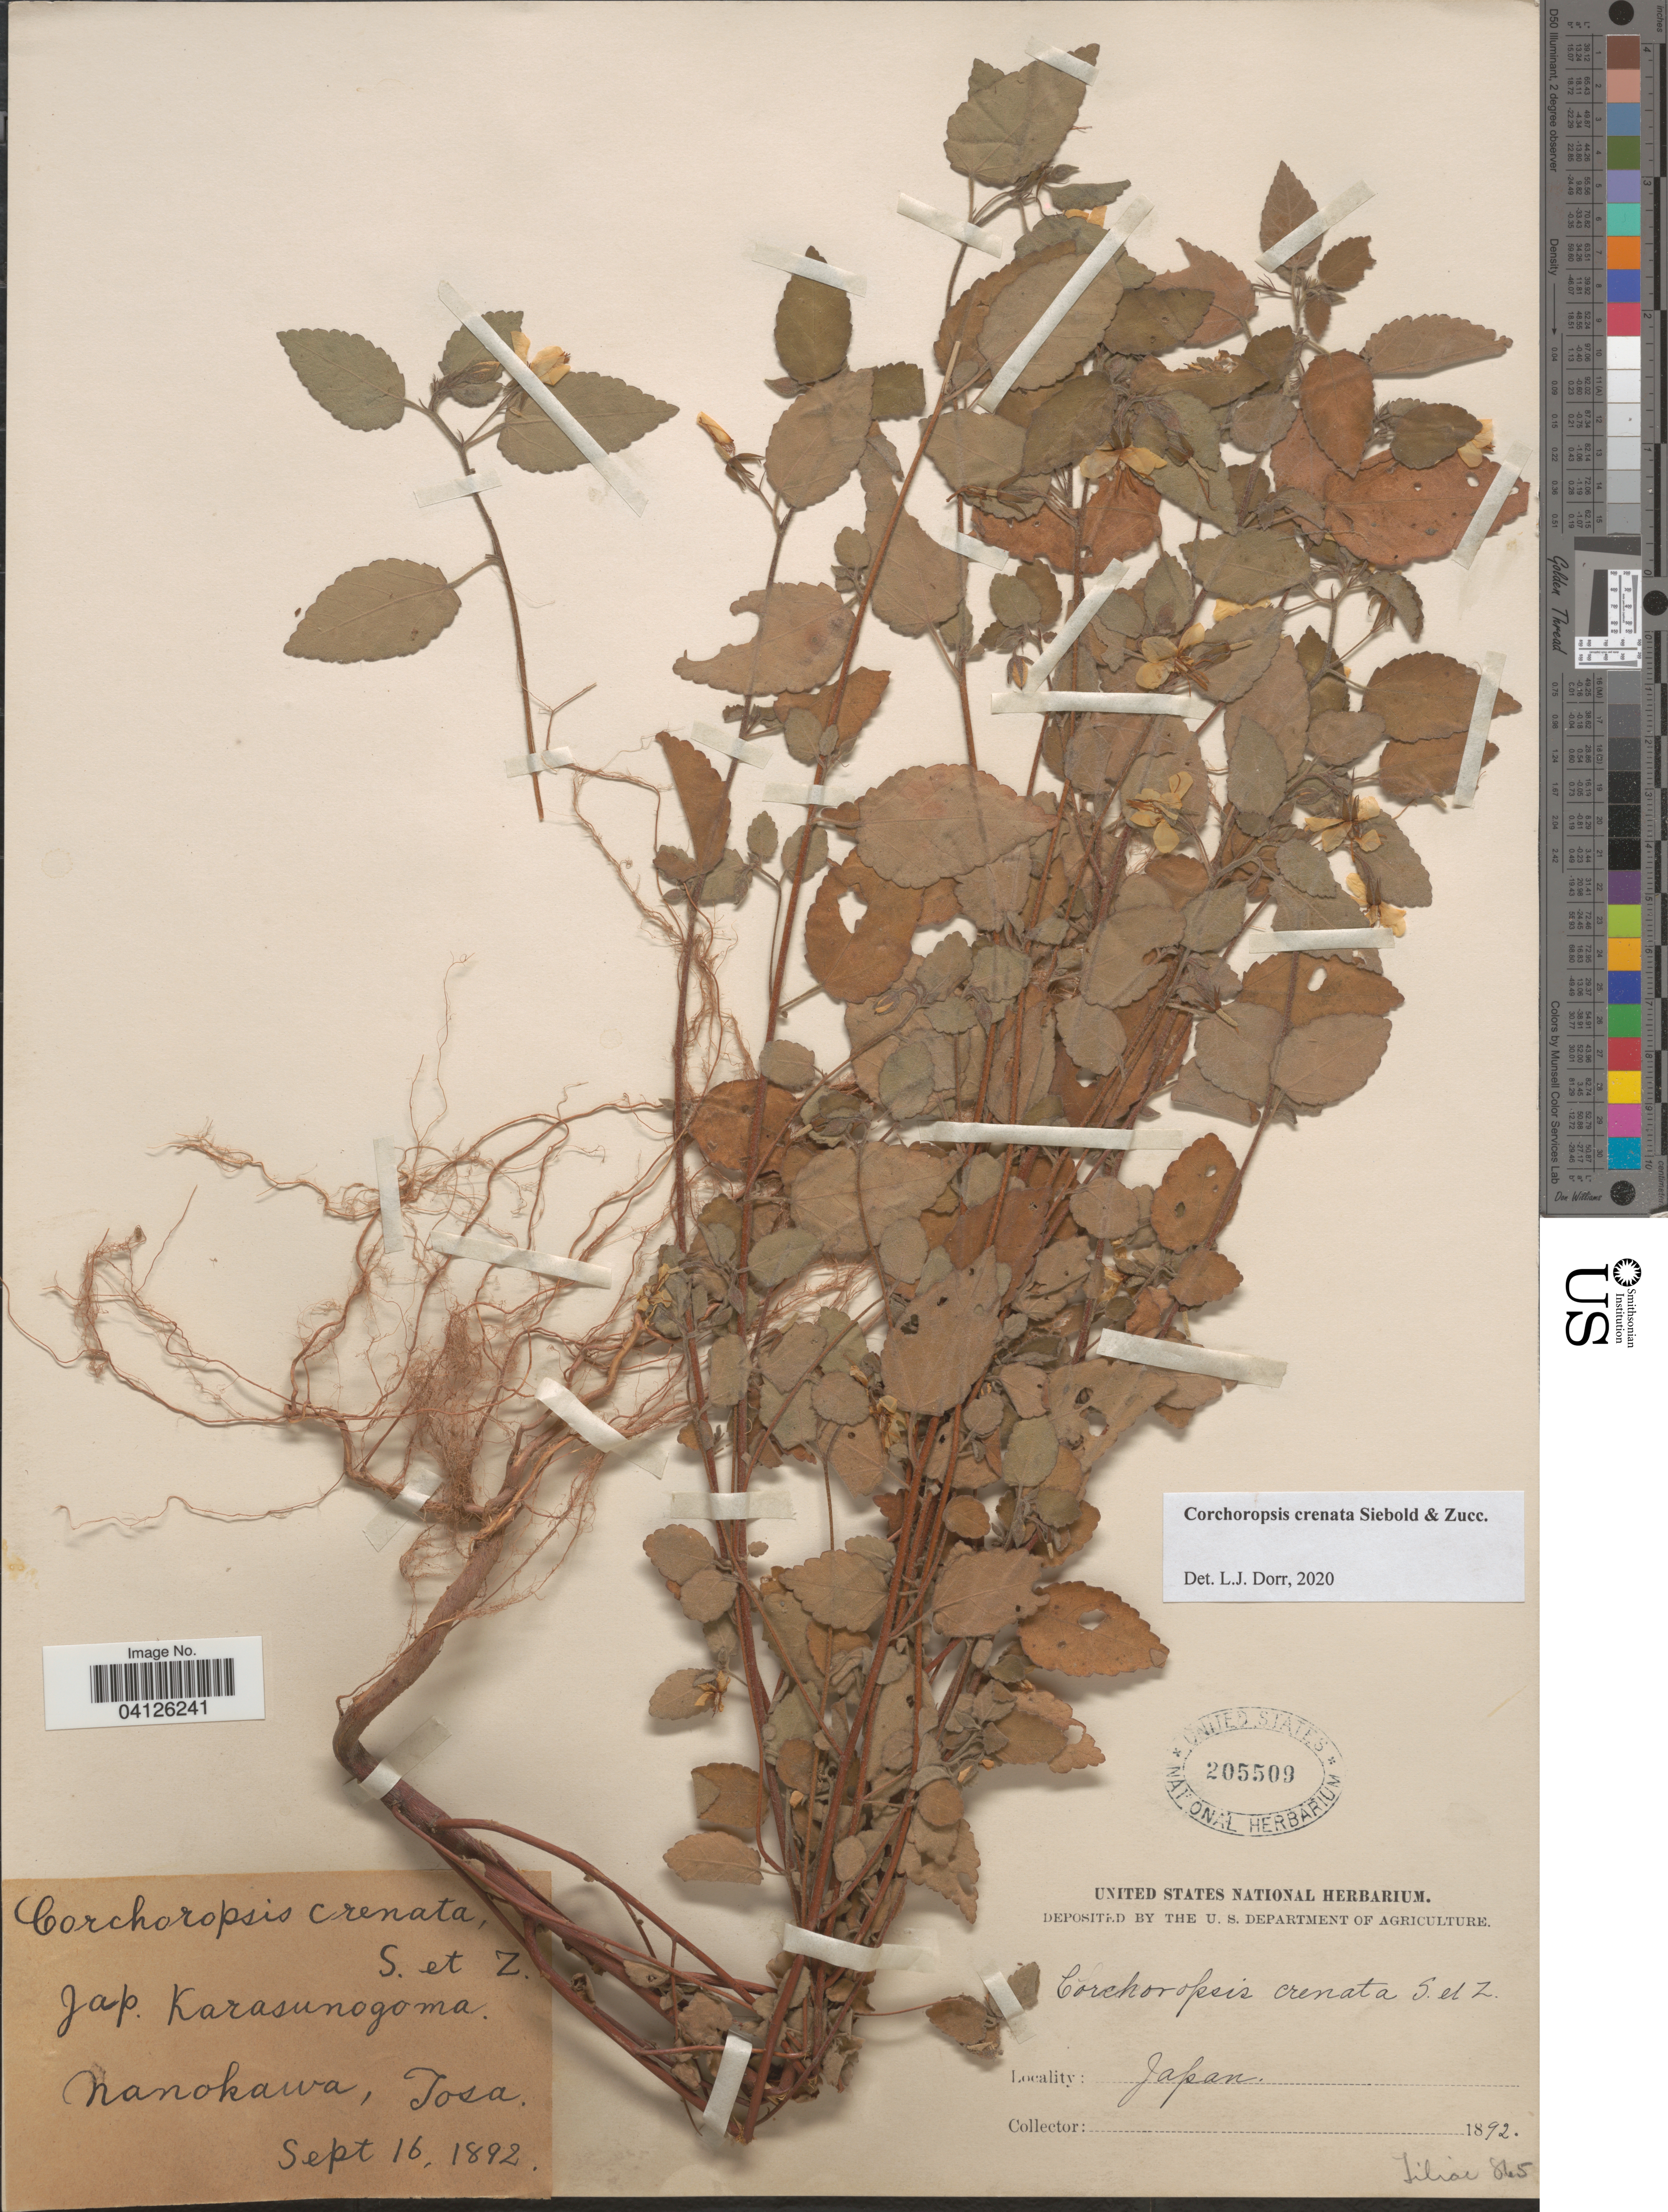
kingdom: Plantae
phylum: Tracheophyta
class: Magnoliopsida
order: Malvales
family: Malvaceae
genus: Corchoropsis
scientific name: Corchoropsis crenata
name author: Siebold & Zucc.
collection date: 1892-09-16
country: Japan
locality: Nanokawa, Tosa.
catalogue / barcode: US 205509